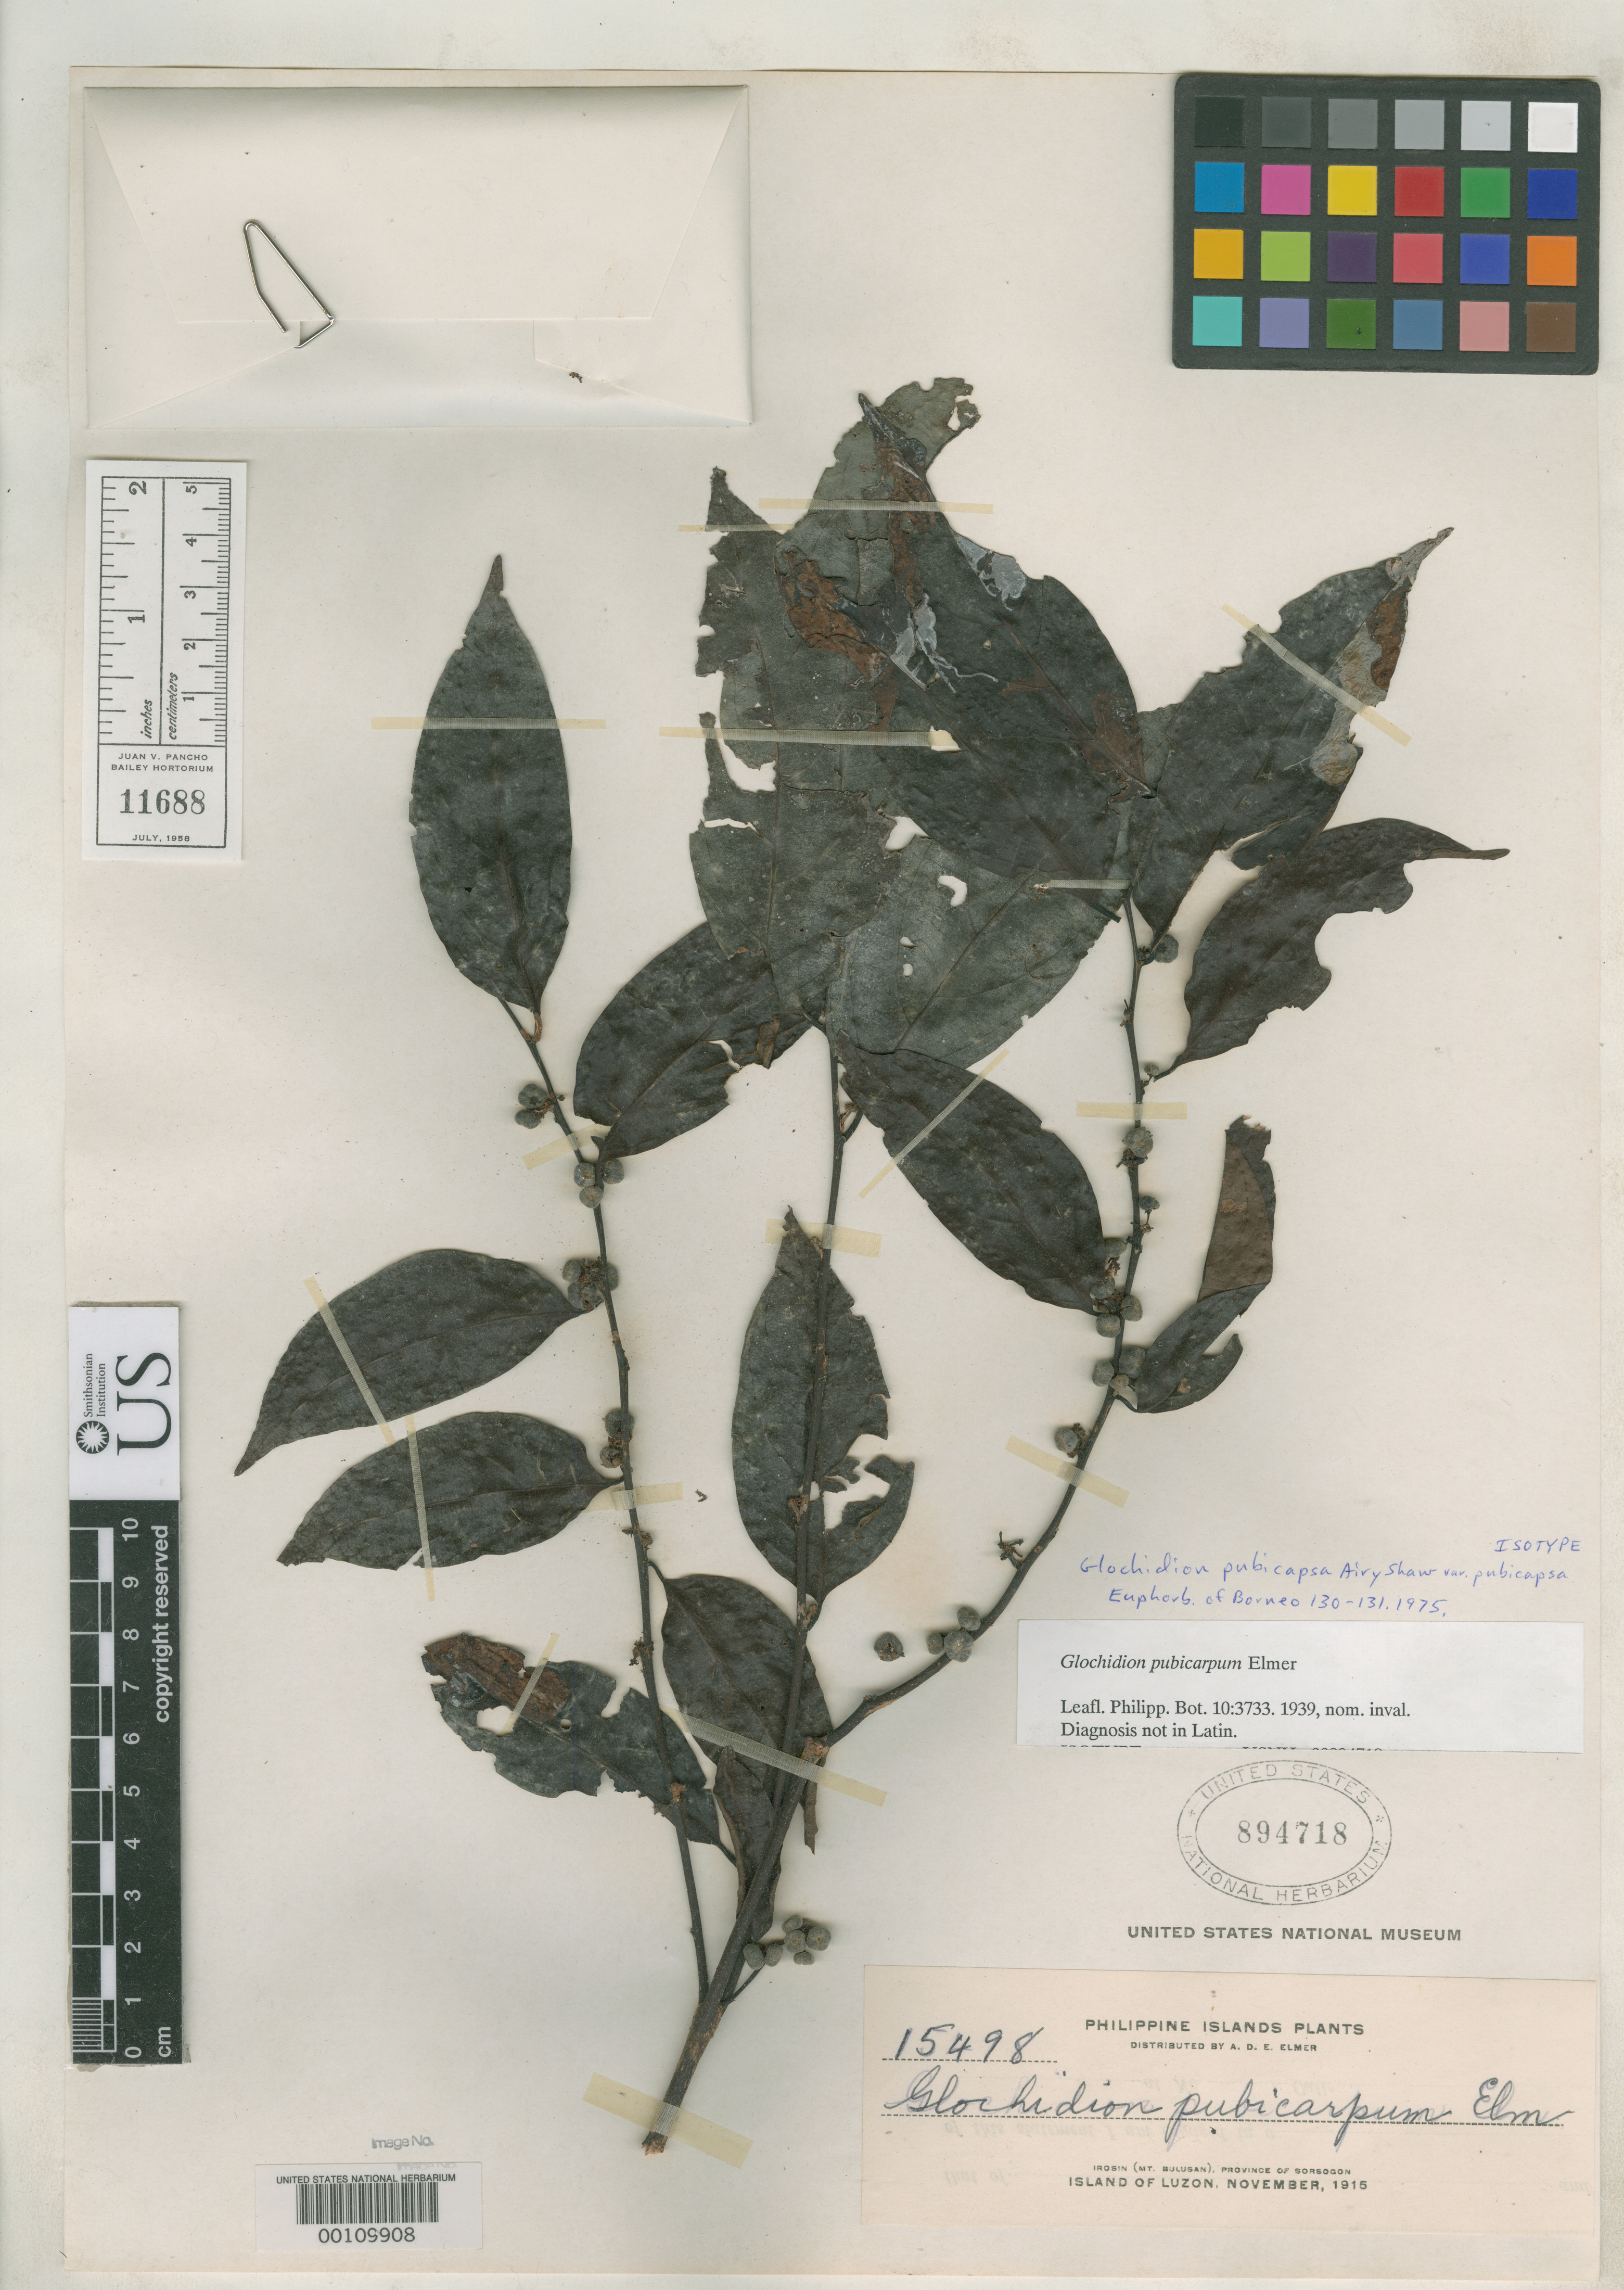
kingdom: Plantae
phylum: Tracheophyta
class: Magnoliopsida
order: Malpighiales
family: Phyllanthaceae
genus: Glochidion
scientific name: Glochidion pubicapsa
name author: Airy Shaw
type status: Isotype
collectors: A. D. E. Elmer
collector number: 15498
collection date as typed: Nov 1915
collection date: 1915-11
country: Philippines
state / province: Bicol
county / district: Sorsogon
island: Luzon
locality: Irosin (Mt. Bulusan), Province of Sorsogon, Island of Luzon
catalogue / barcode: US 894718